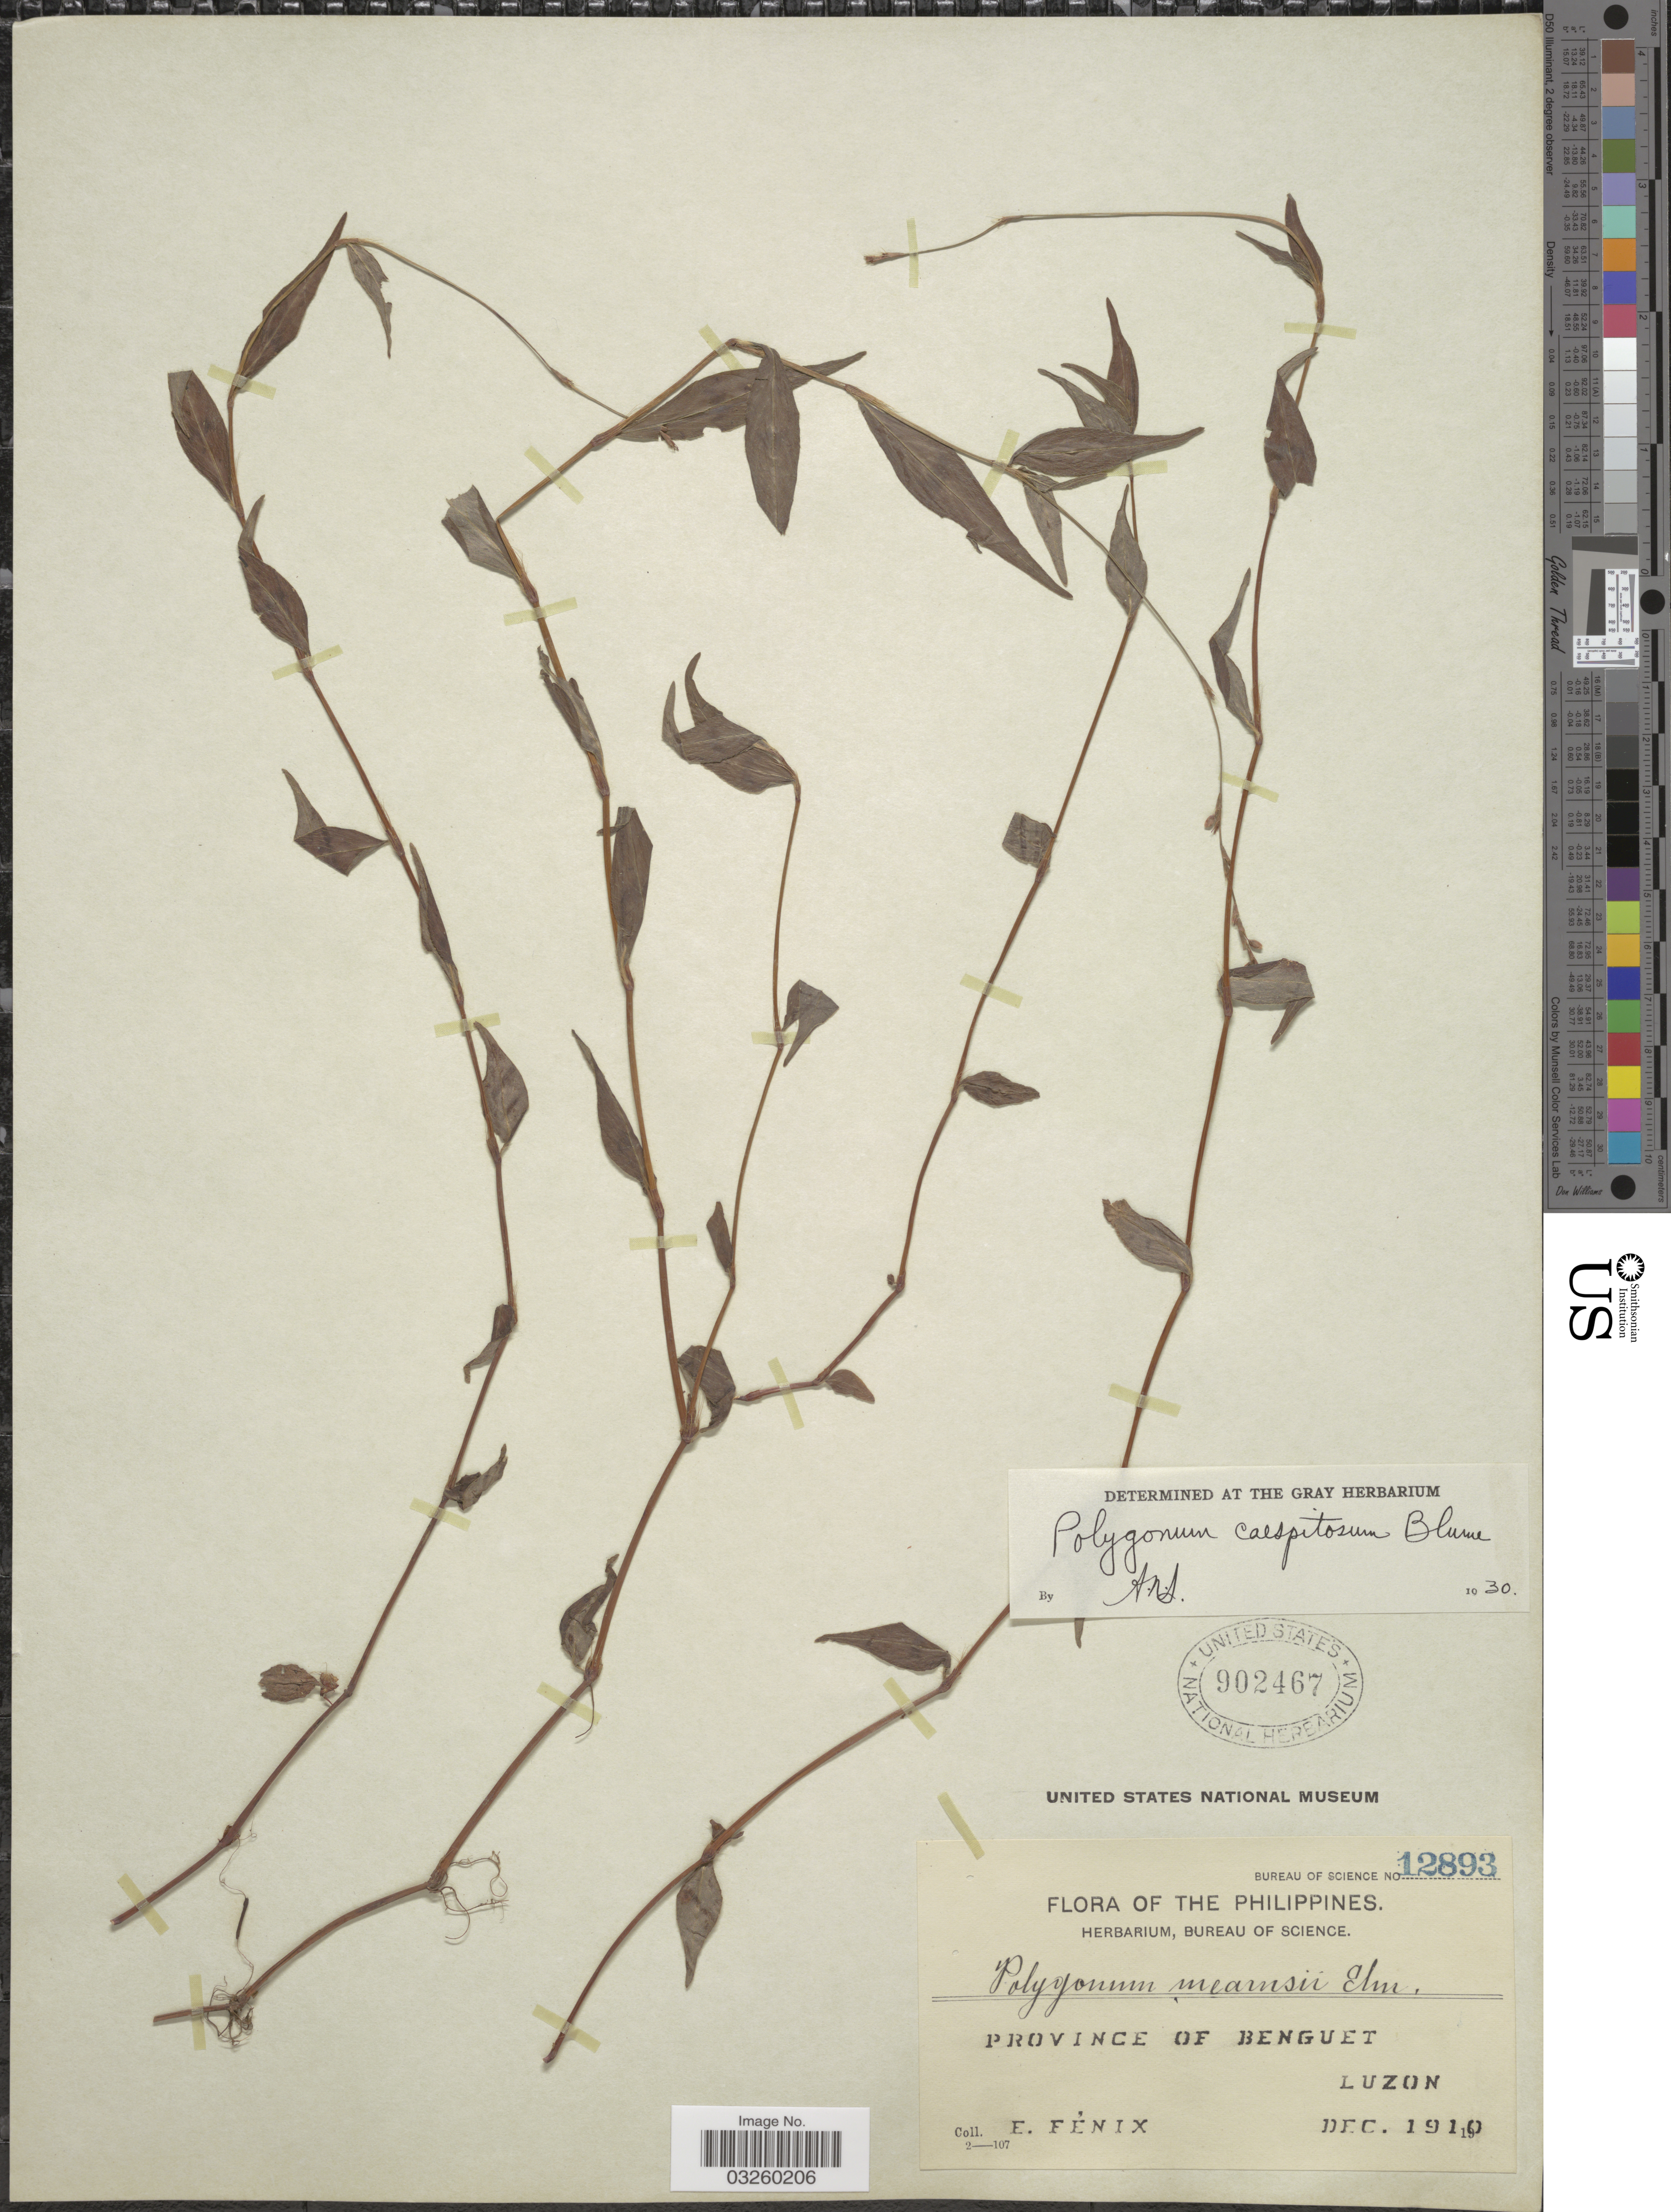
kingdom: Plantae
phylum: Tracheophyta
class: Magnoliopsida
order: Caryophyllales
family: Polygonaceae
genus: Polygonum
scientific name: Polygonum caespitosum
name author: Blume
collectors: E. Fénix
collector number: Bureau of Sience 12893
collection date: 1910-12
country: Philippines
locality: Province of Benguet, Luzon.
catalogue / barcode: US 902467